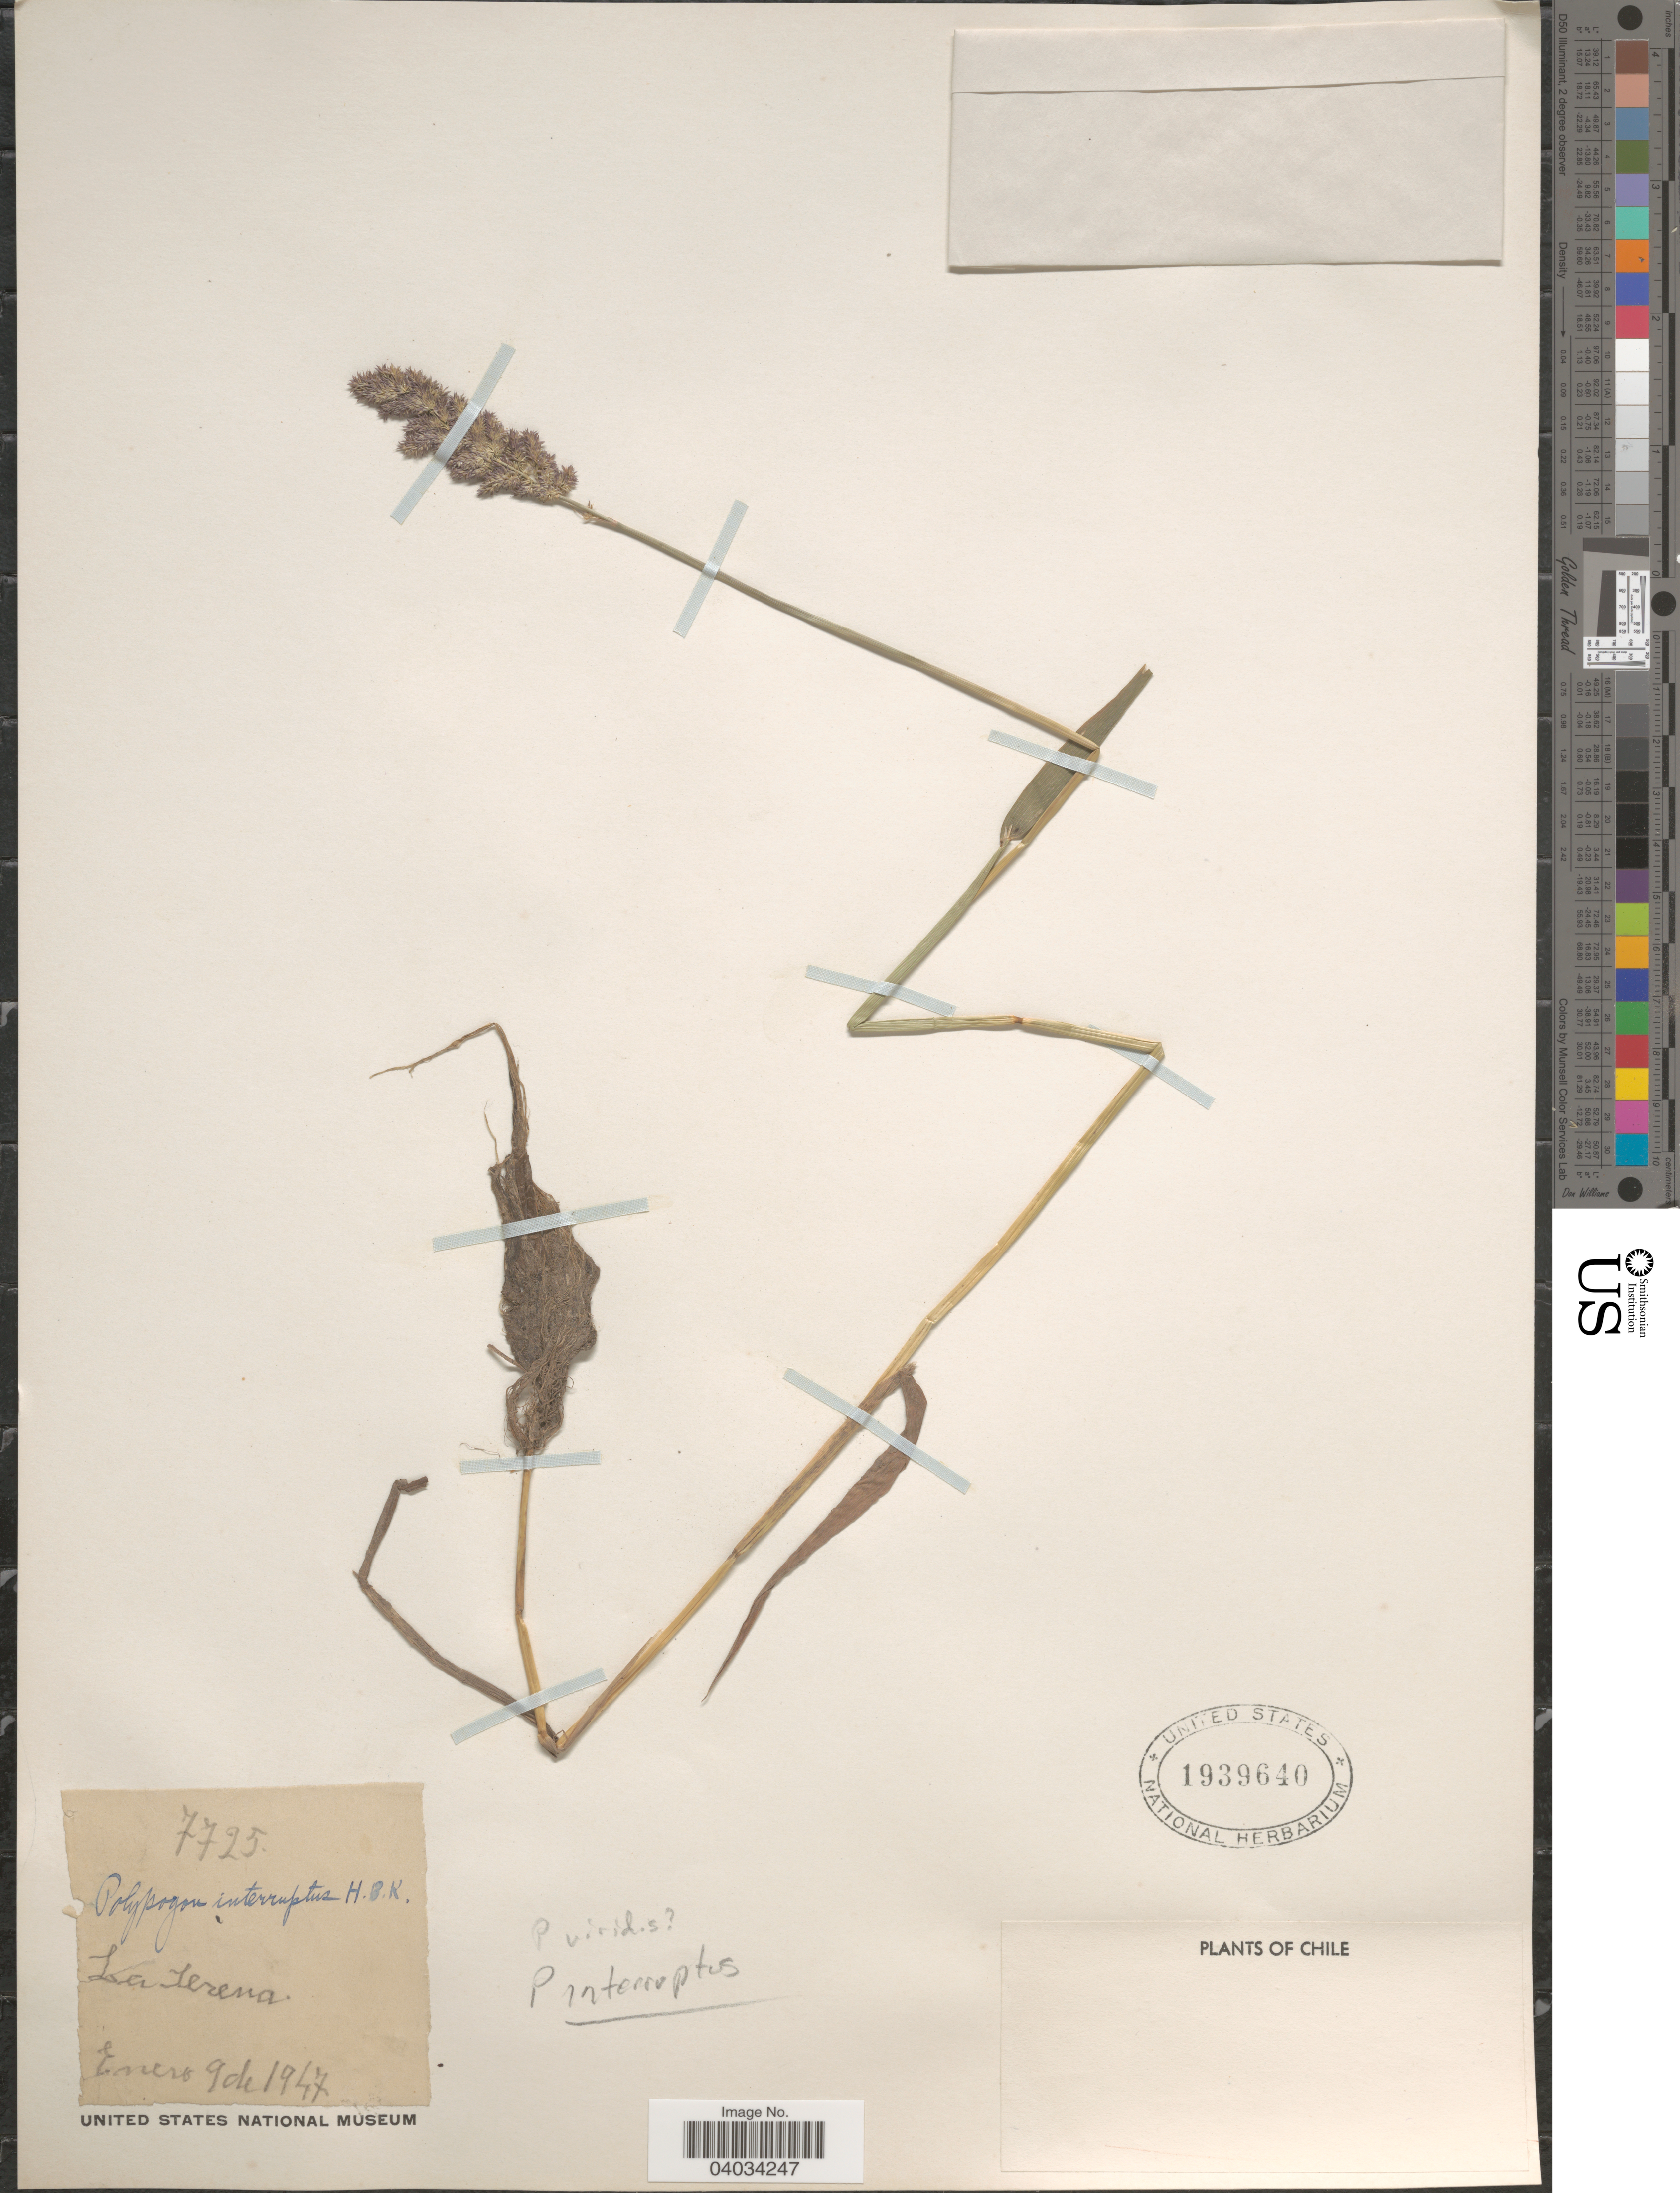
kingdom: Plantae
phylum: Tracheophyta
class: Liliopsida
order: Poales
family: Poaceae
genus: Polypogon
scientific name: Polypogon interruptus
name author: Kunth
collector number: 7725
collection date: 1947-01-09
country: Chile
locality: La Serena.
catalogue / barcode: US 1939640